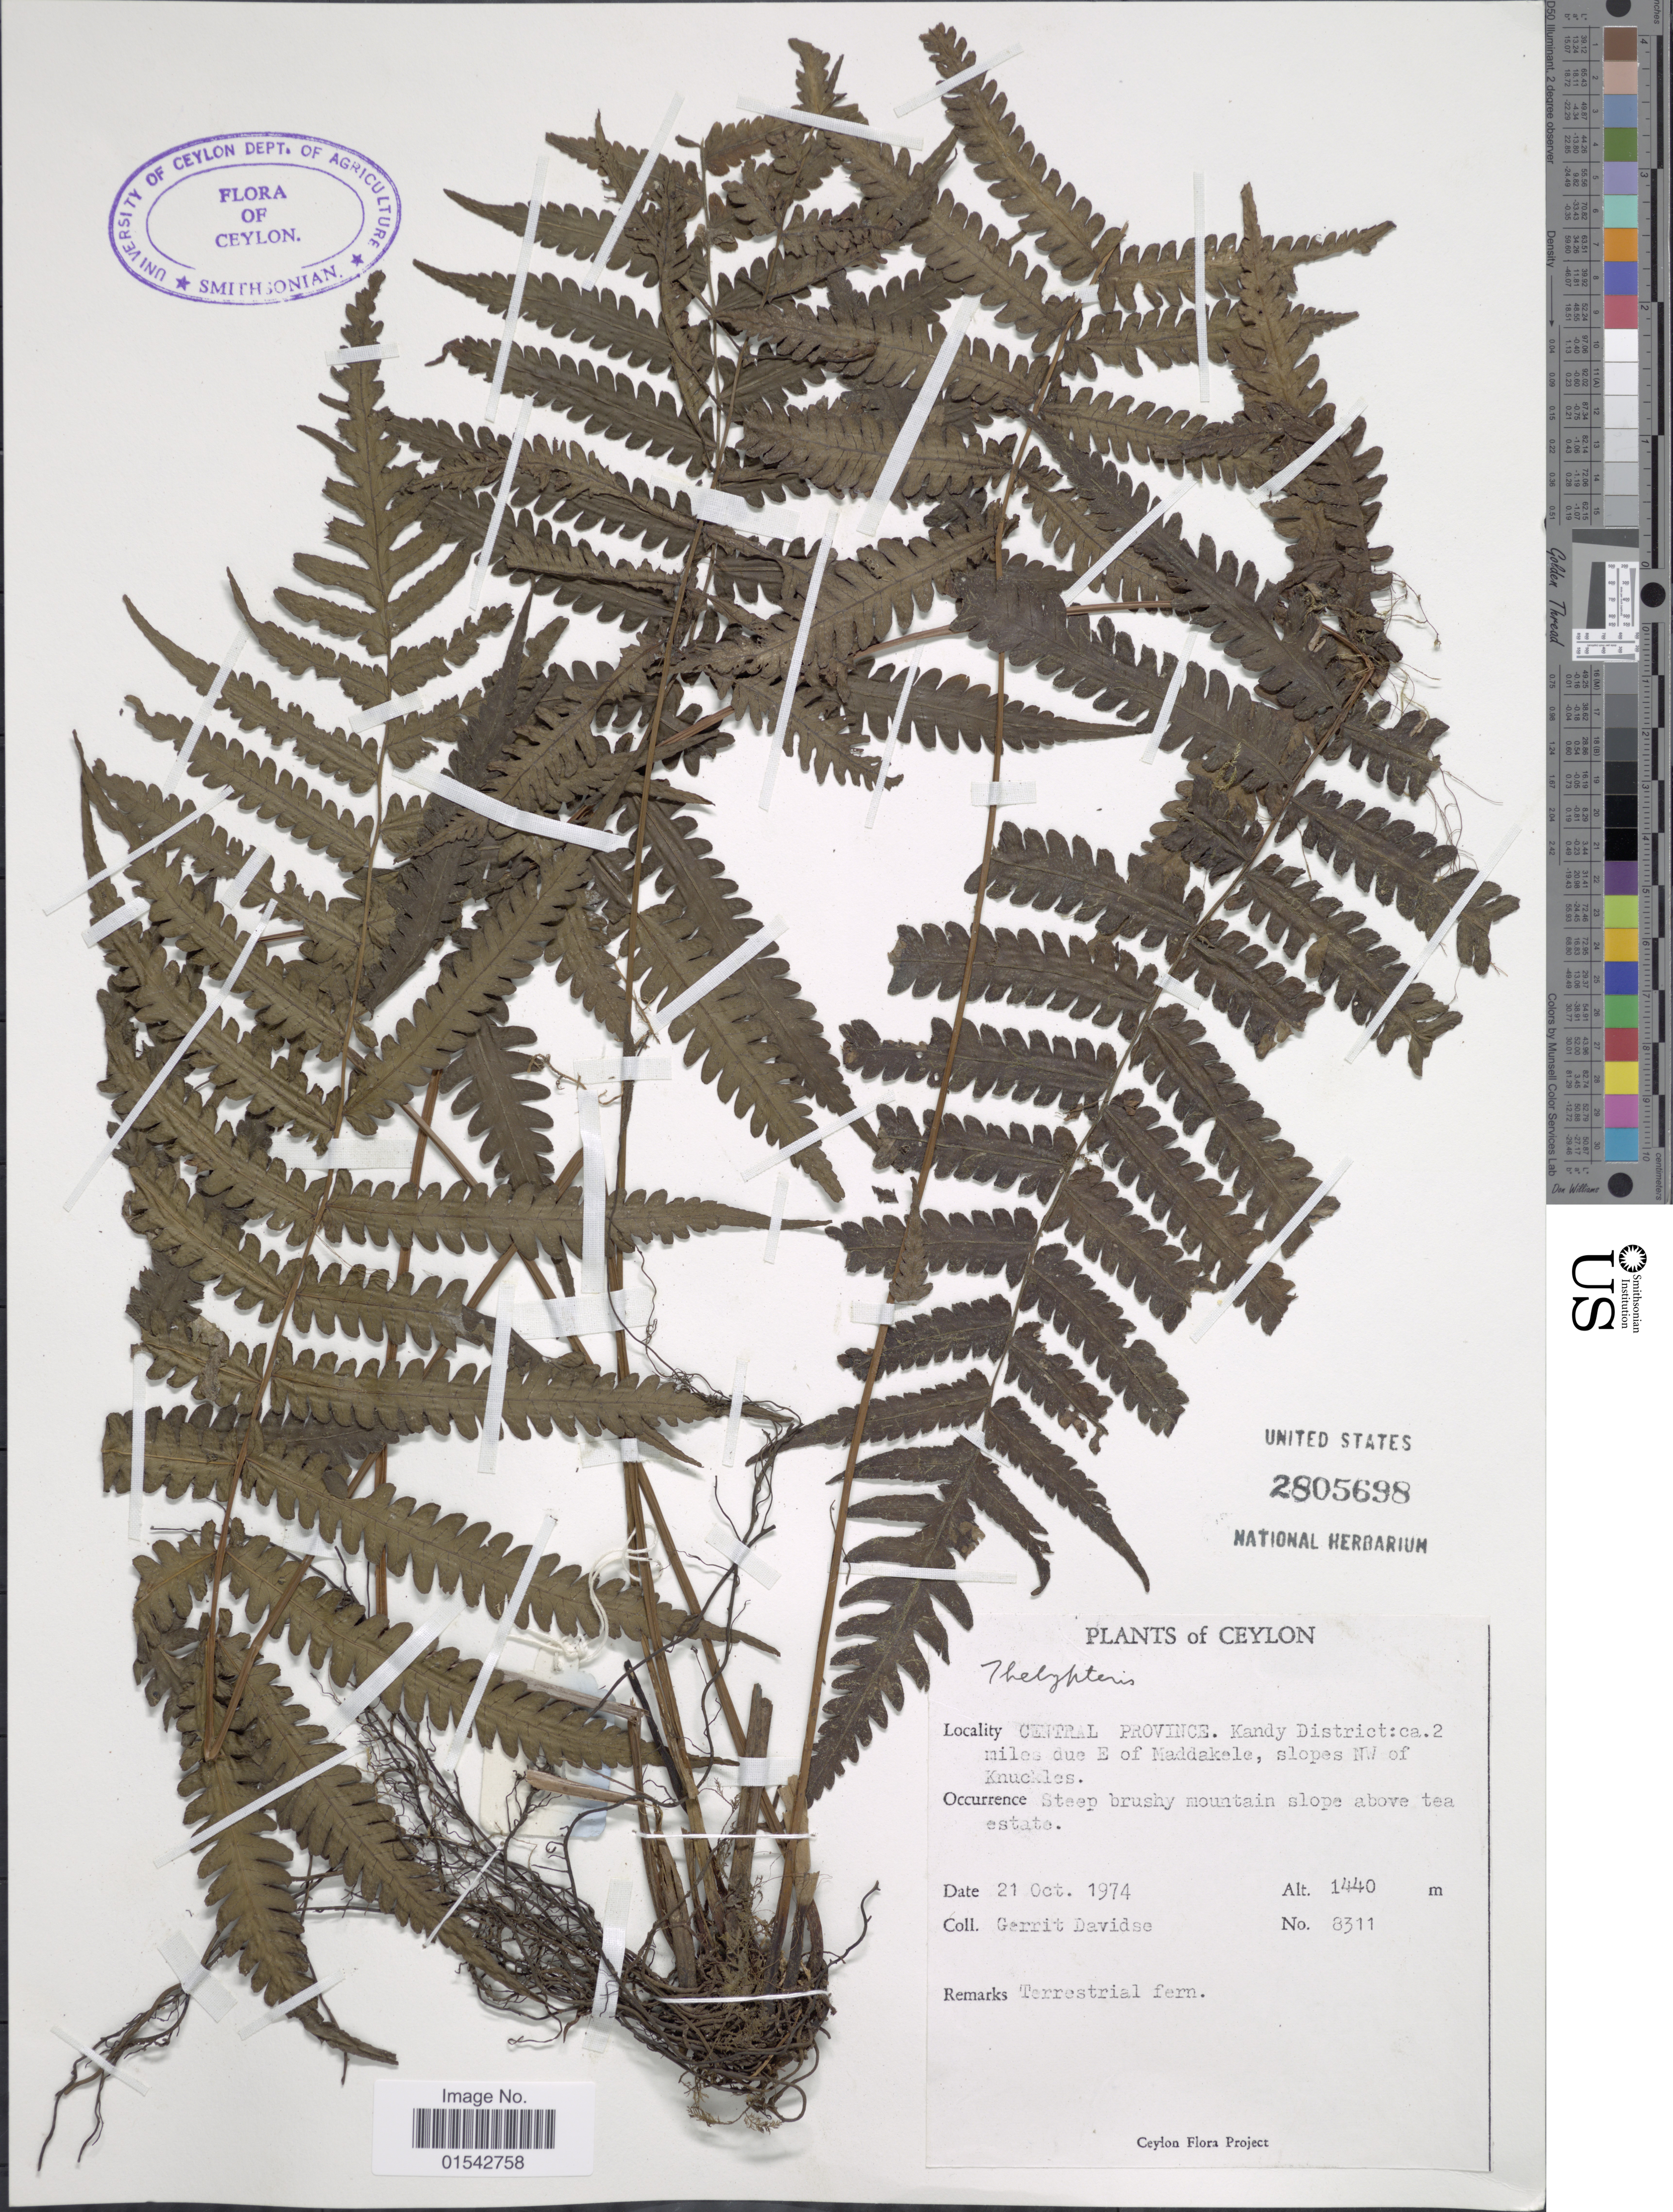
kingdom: Plantae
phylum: Tracheophyta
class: Polypodiopsida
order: Polypodiales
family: Thelypteridaceae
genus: Cyclosorus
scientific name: Cyclosorus sp.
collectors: G. Davidse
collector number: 8311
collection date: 1974-10-21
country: Sri Lanka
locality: Ceylon, Central Province, Kandy District: ca. 2 miles due E of Maddakele, slopes NW of Knuckles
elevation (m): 1440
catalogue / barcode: US 2805698